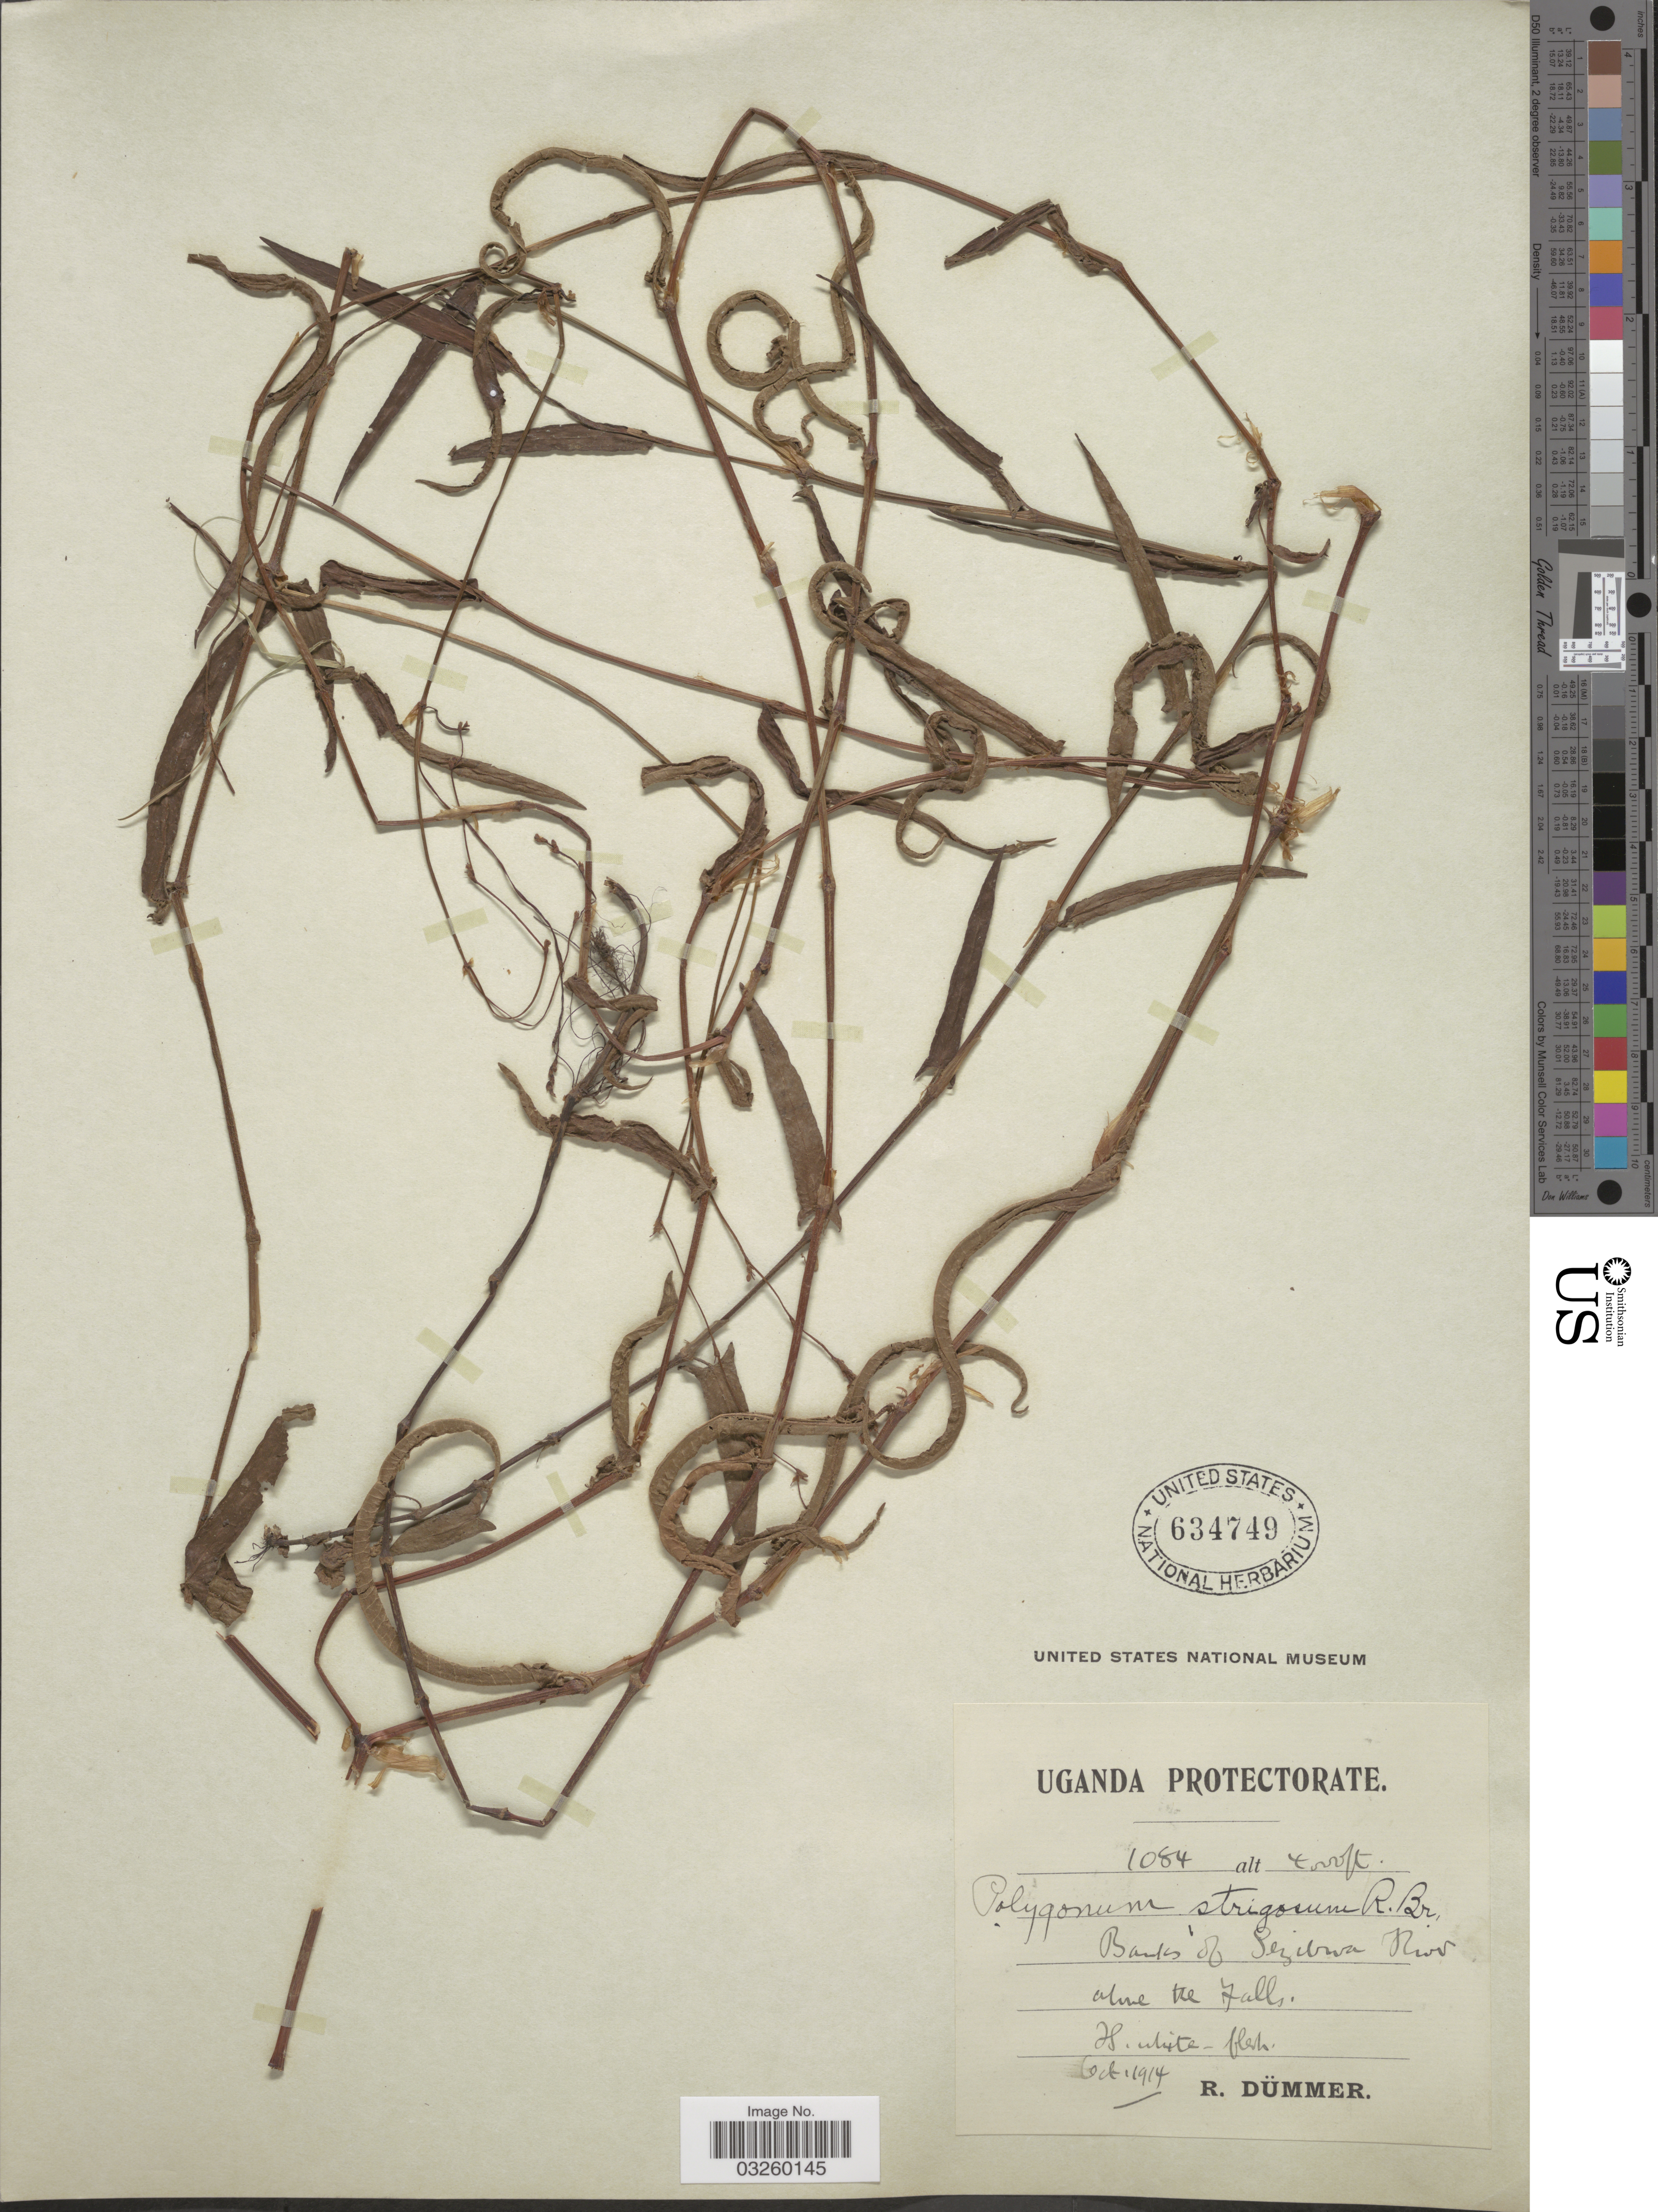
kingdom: Plantae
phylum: Tracheophyta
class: Magnoliopsida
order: Caryophyllales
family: Polygonaceae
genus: Polygonum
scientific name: Polygonum strigosum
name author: R. Br.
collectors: R. Duemmer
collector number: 1084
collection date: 1914-10-06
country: Uganda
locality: Banks of Dezibwa River above the falls.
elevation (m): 1219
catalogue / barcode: US 634749